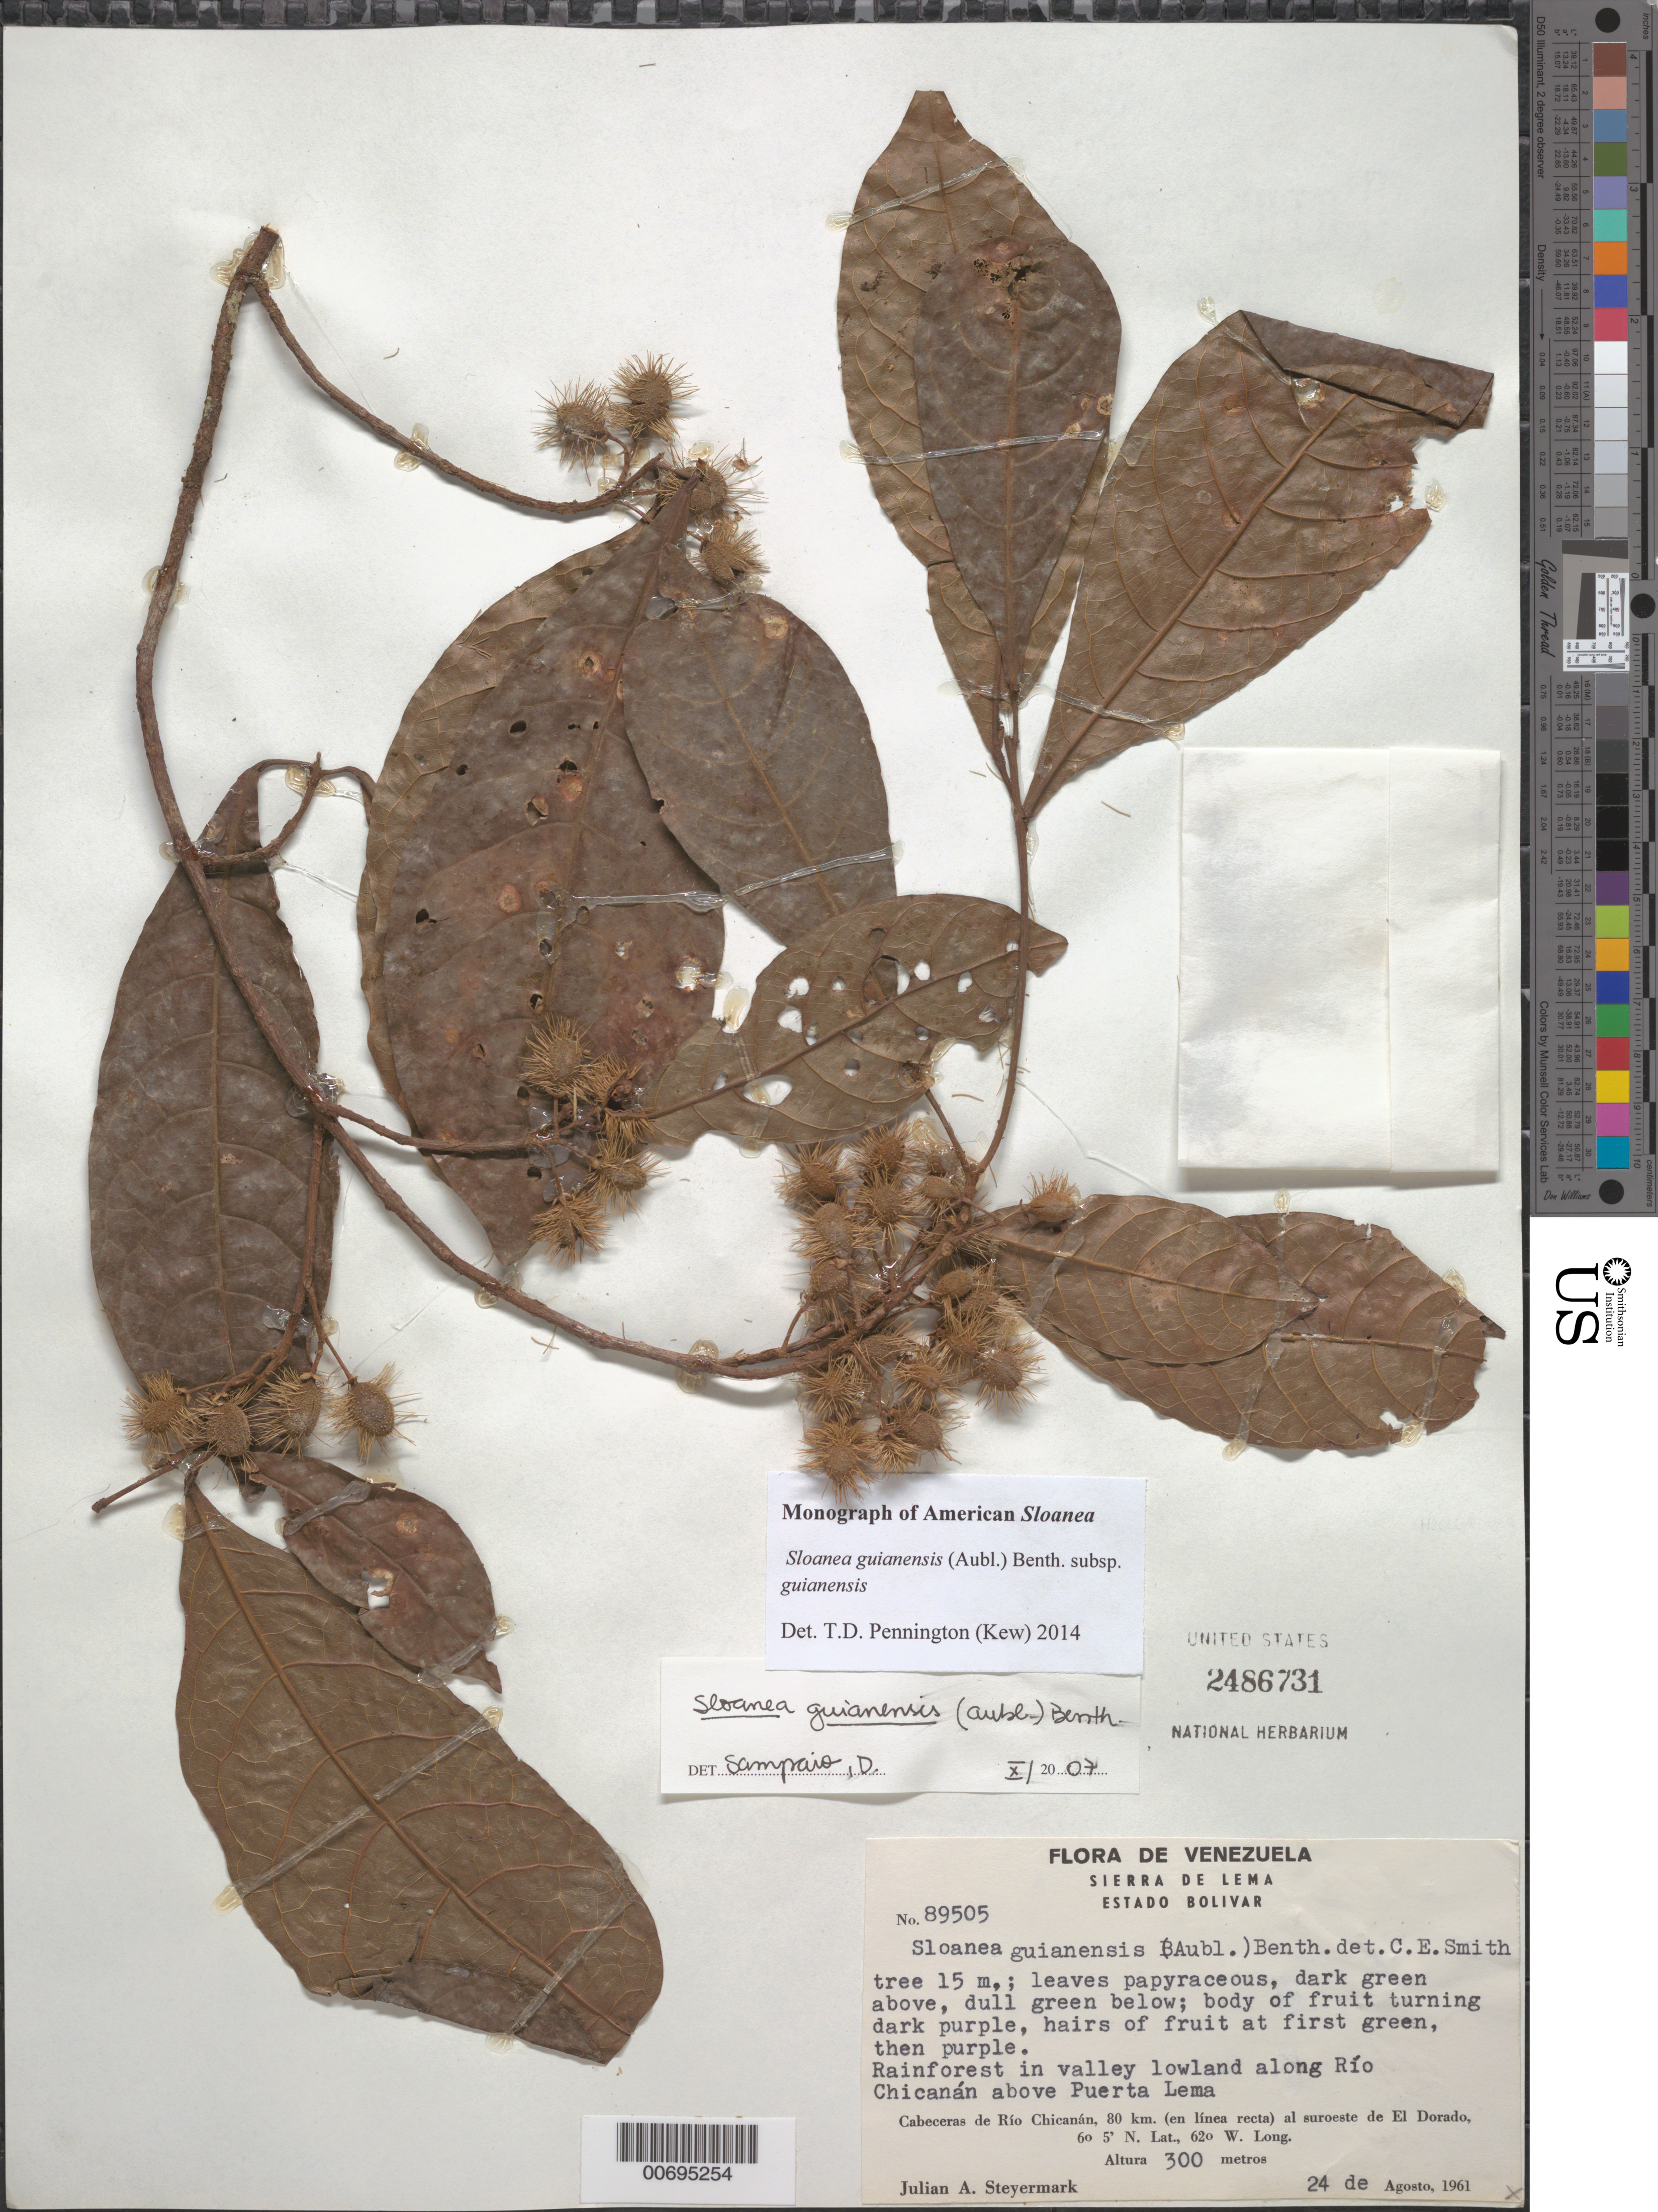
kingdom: Plantae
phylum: Tracheophyta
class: Magnoliopsida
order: Oxalidales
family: Elaeocarpaceae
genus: Sloanea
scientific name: Sloanea guianensis subsp. guianensis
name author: (Aubl.) Benth.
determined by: Pennington, T. D., (K)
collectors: J. Steyermark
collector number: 89505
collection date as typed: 24-Aug-61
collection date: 1961-08-24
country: Venezuela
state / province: Bolívar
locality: Sierra de Lema, Cabaceras de Río Chicanan, 80 km in straight line to SW of El Dorado, between Río Chicanan and Río Ayaiche, between Puerta Lema and base of Sierra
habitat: Rainforest in valley lowland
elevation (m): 300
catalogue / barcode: US 2486731